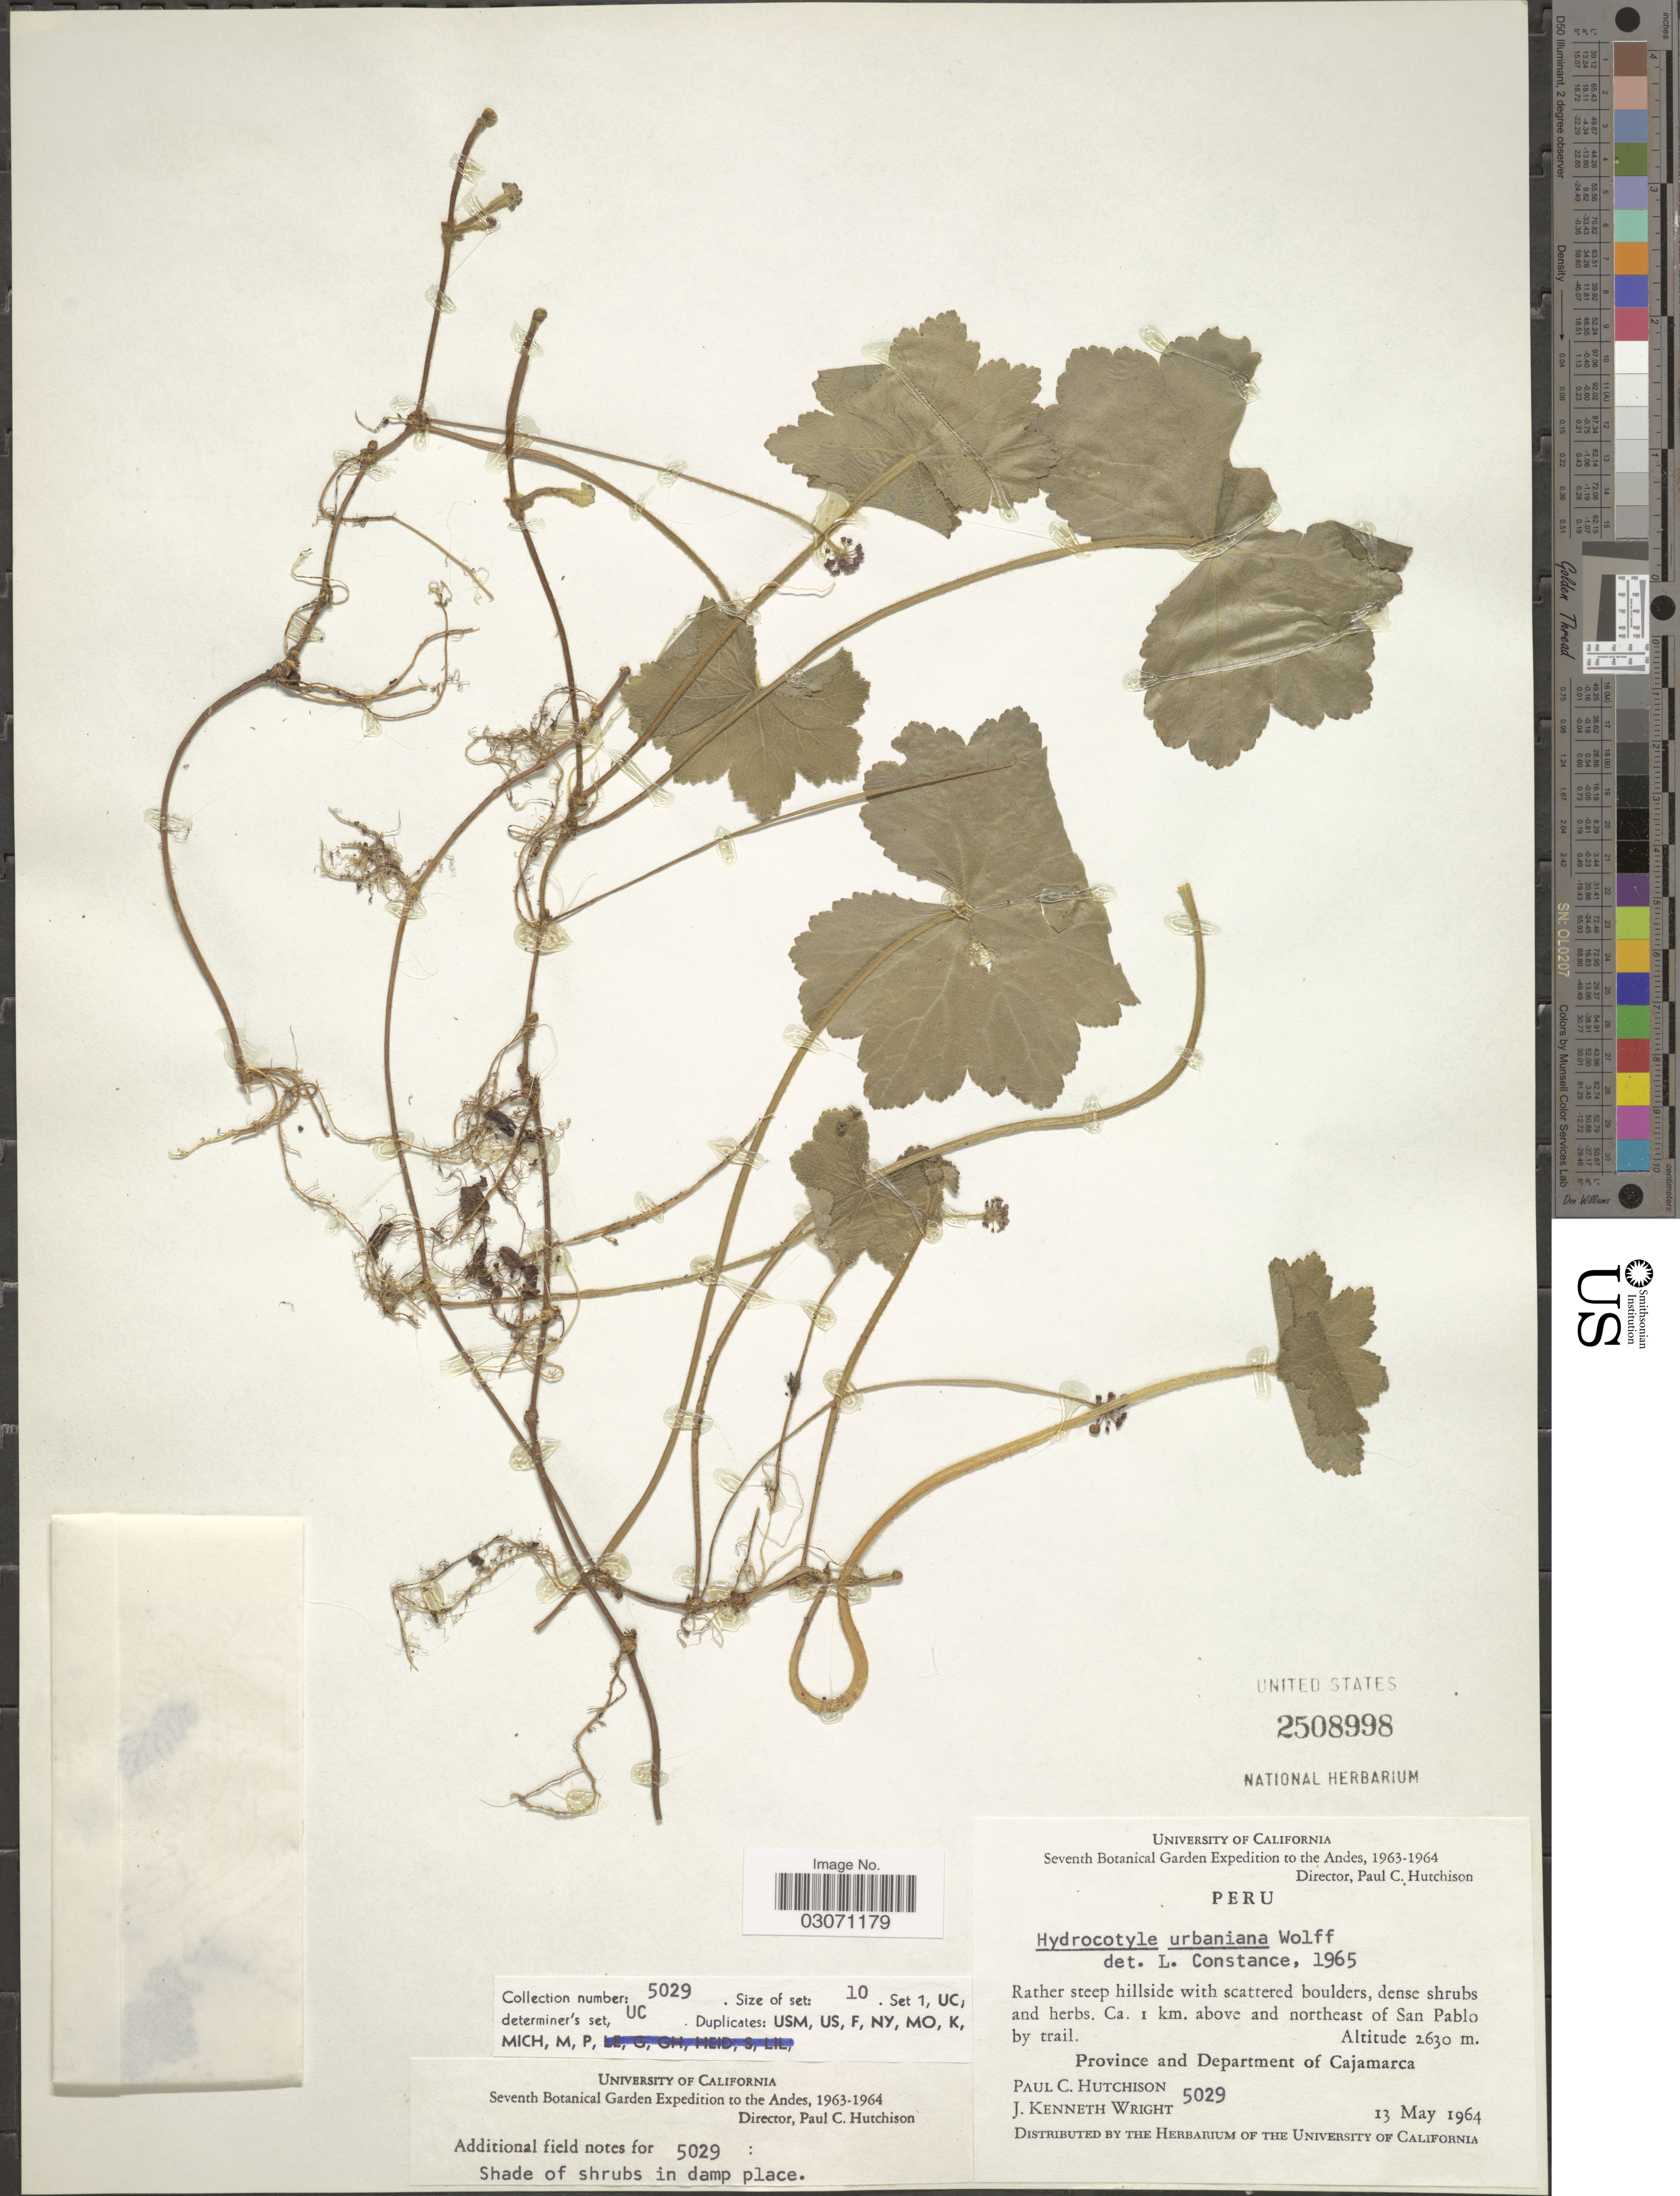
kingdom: Plantae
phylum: Tracheophyta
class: Magnoliopsida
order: Apiales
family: Araliaceae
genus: Hydrocotyle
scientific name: Hydrocotyle urbaniana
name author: H. Wolff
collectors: P. C. Hutchison & J. K. Wright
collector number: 5029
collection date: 1964-05-13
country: Peru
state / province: Cajamarca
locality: Andes. Ca. 1 km. above and northeast of San Pablo by trail. Province and Department of Cajamarca.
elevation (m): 2630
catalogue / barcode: US 2508998